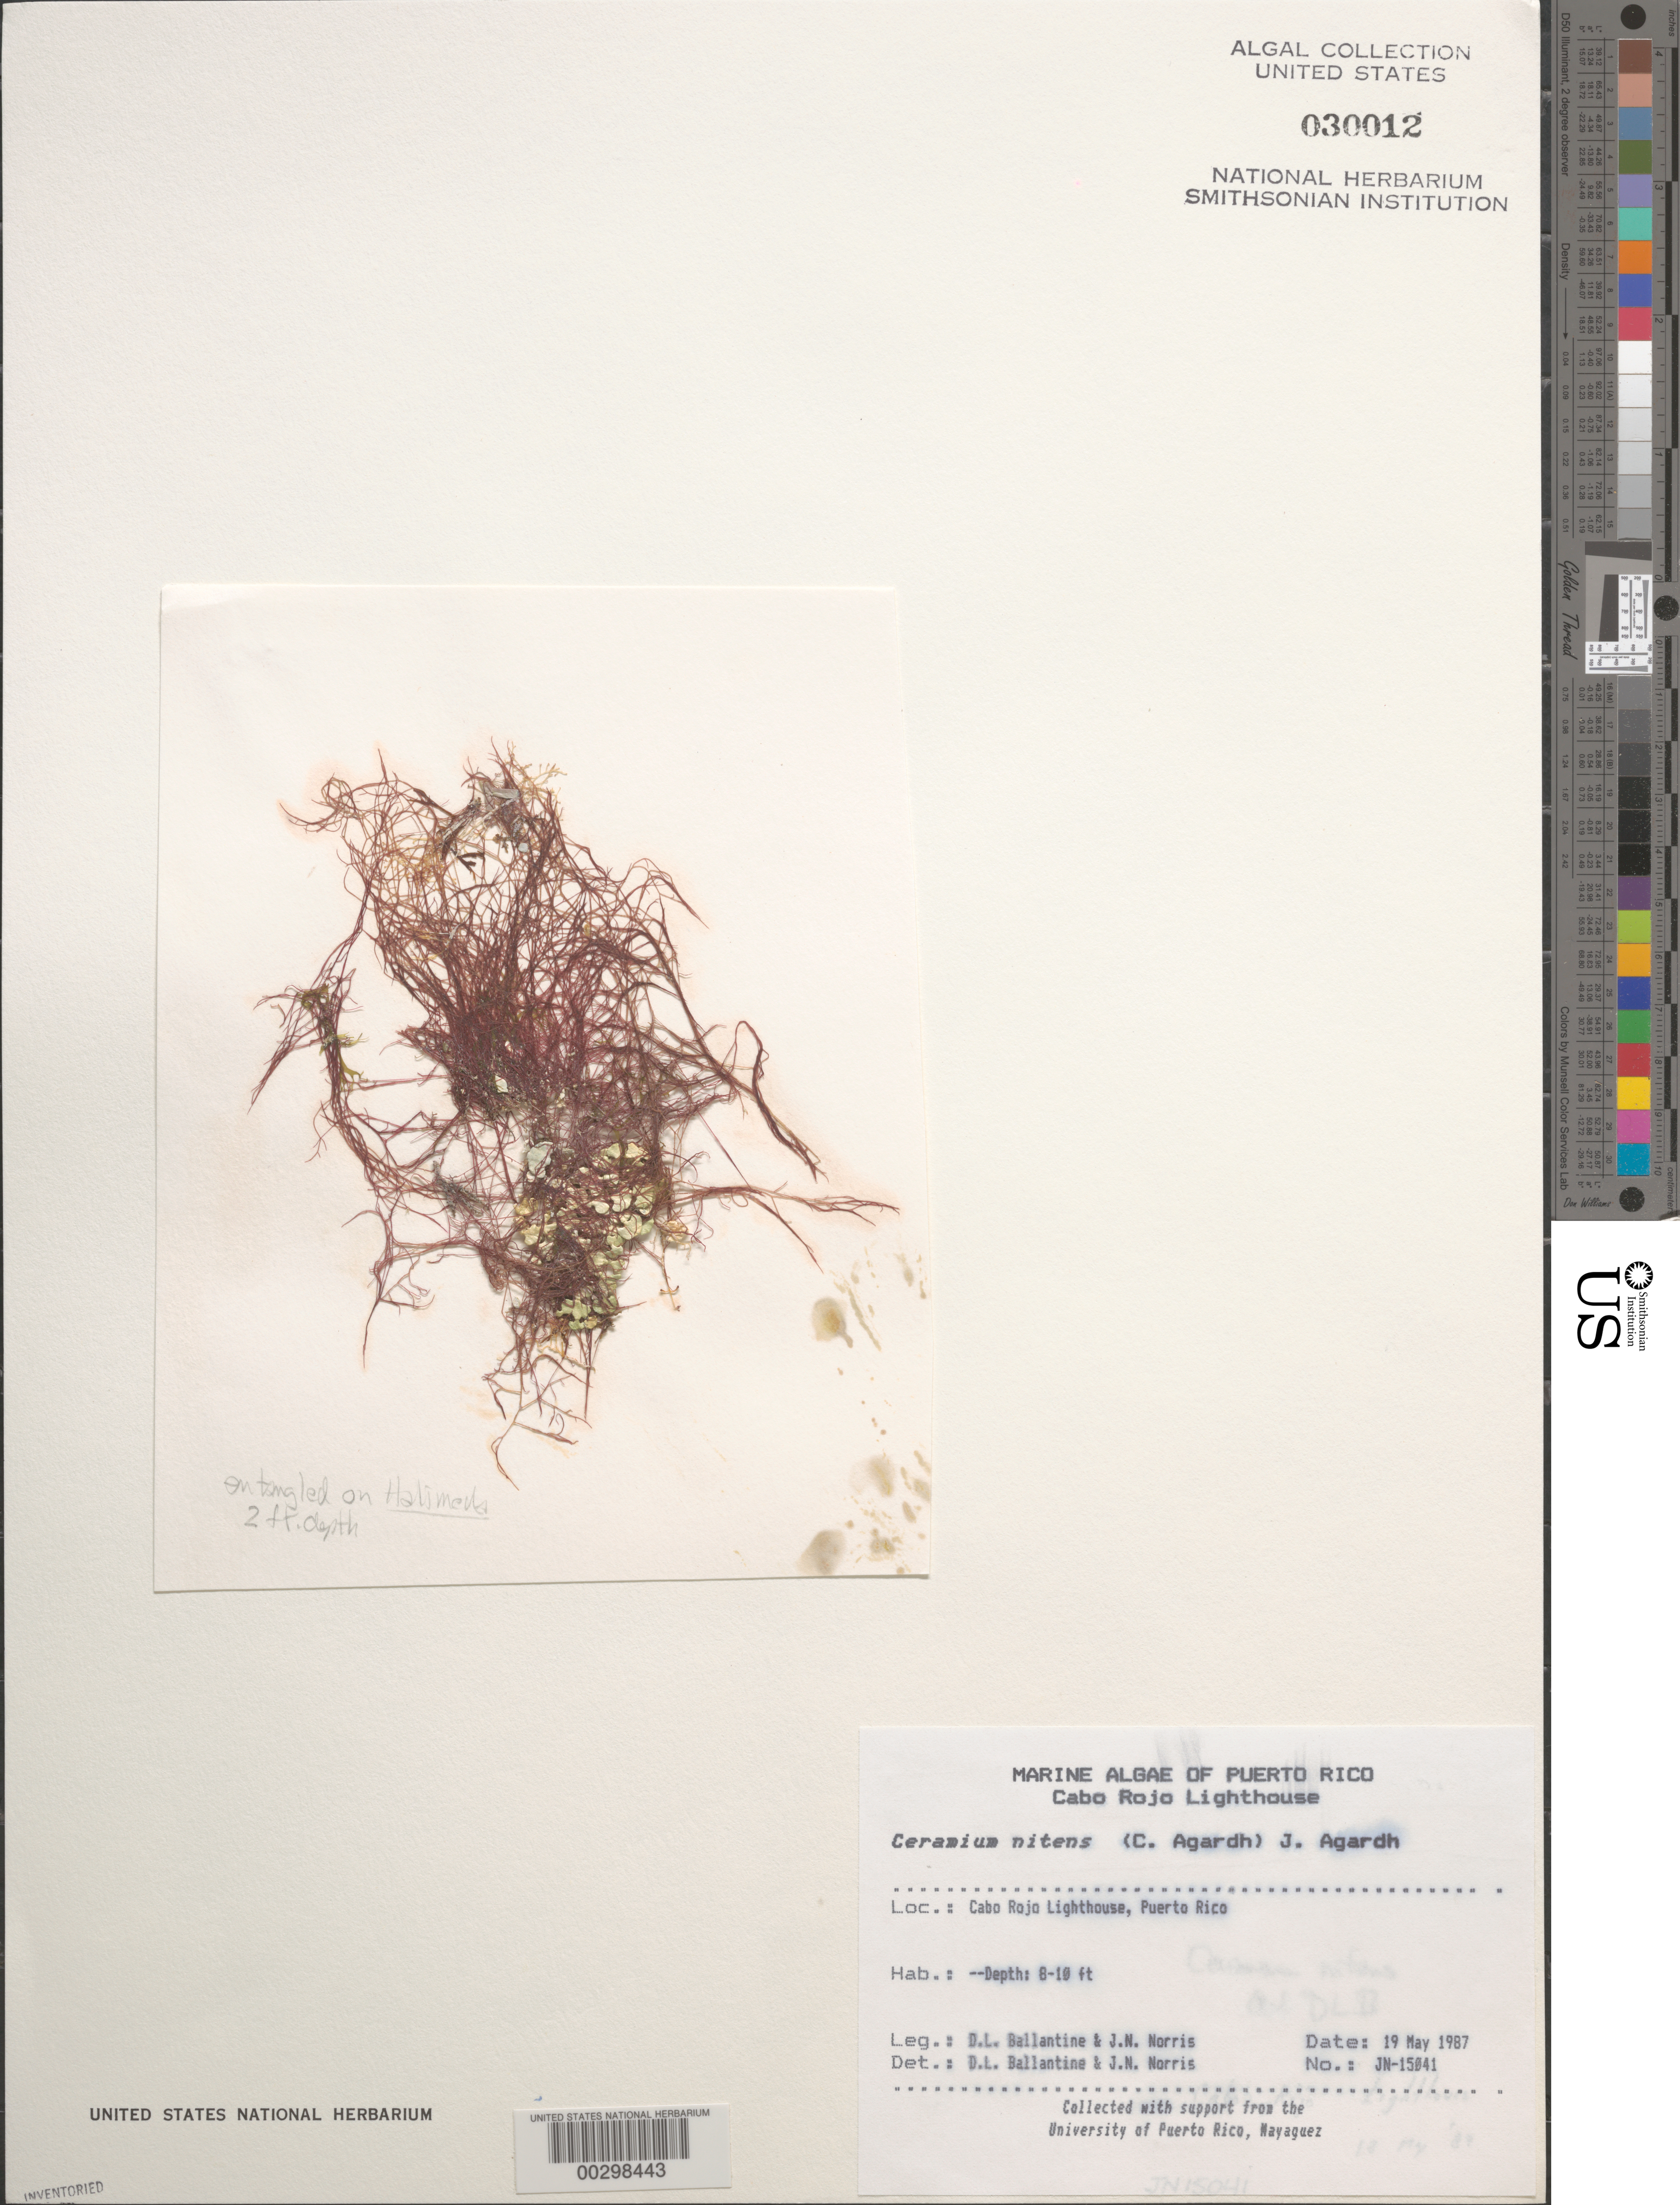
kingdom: Plantae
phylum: Rhodophyta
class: Florideophyceae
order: Ceramiales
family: Ceramiaceae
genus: Ceramium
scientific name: Ceramium nitens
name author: (C. Agardh) J. Agardh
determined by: Ballantine, D. L.; Norris, J. N.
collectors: D.L. Ballantine & J. N. Norris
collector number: JN-15041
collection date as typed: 19 May 1987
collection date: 1987-05-19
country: Puerto Rico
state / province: Cabo Rojo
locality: Cabo Rojo Lighthouse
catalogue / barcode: US 30012